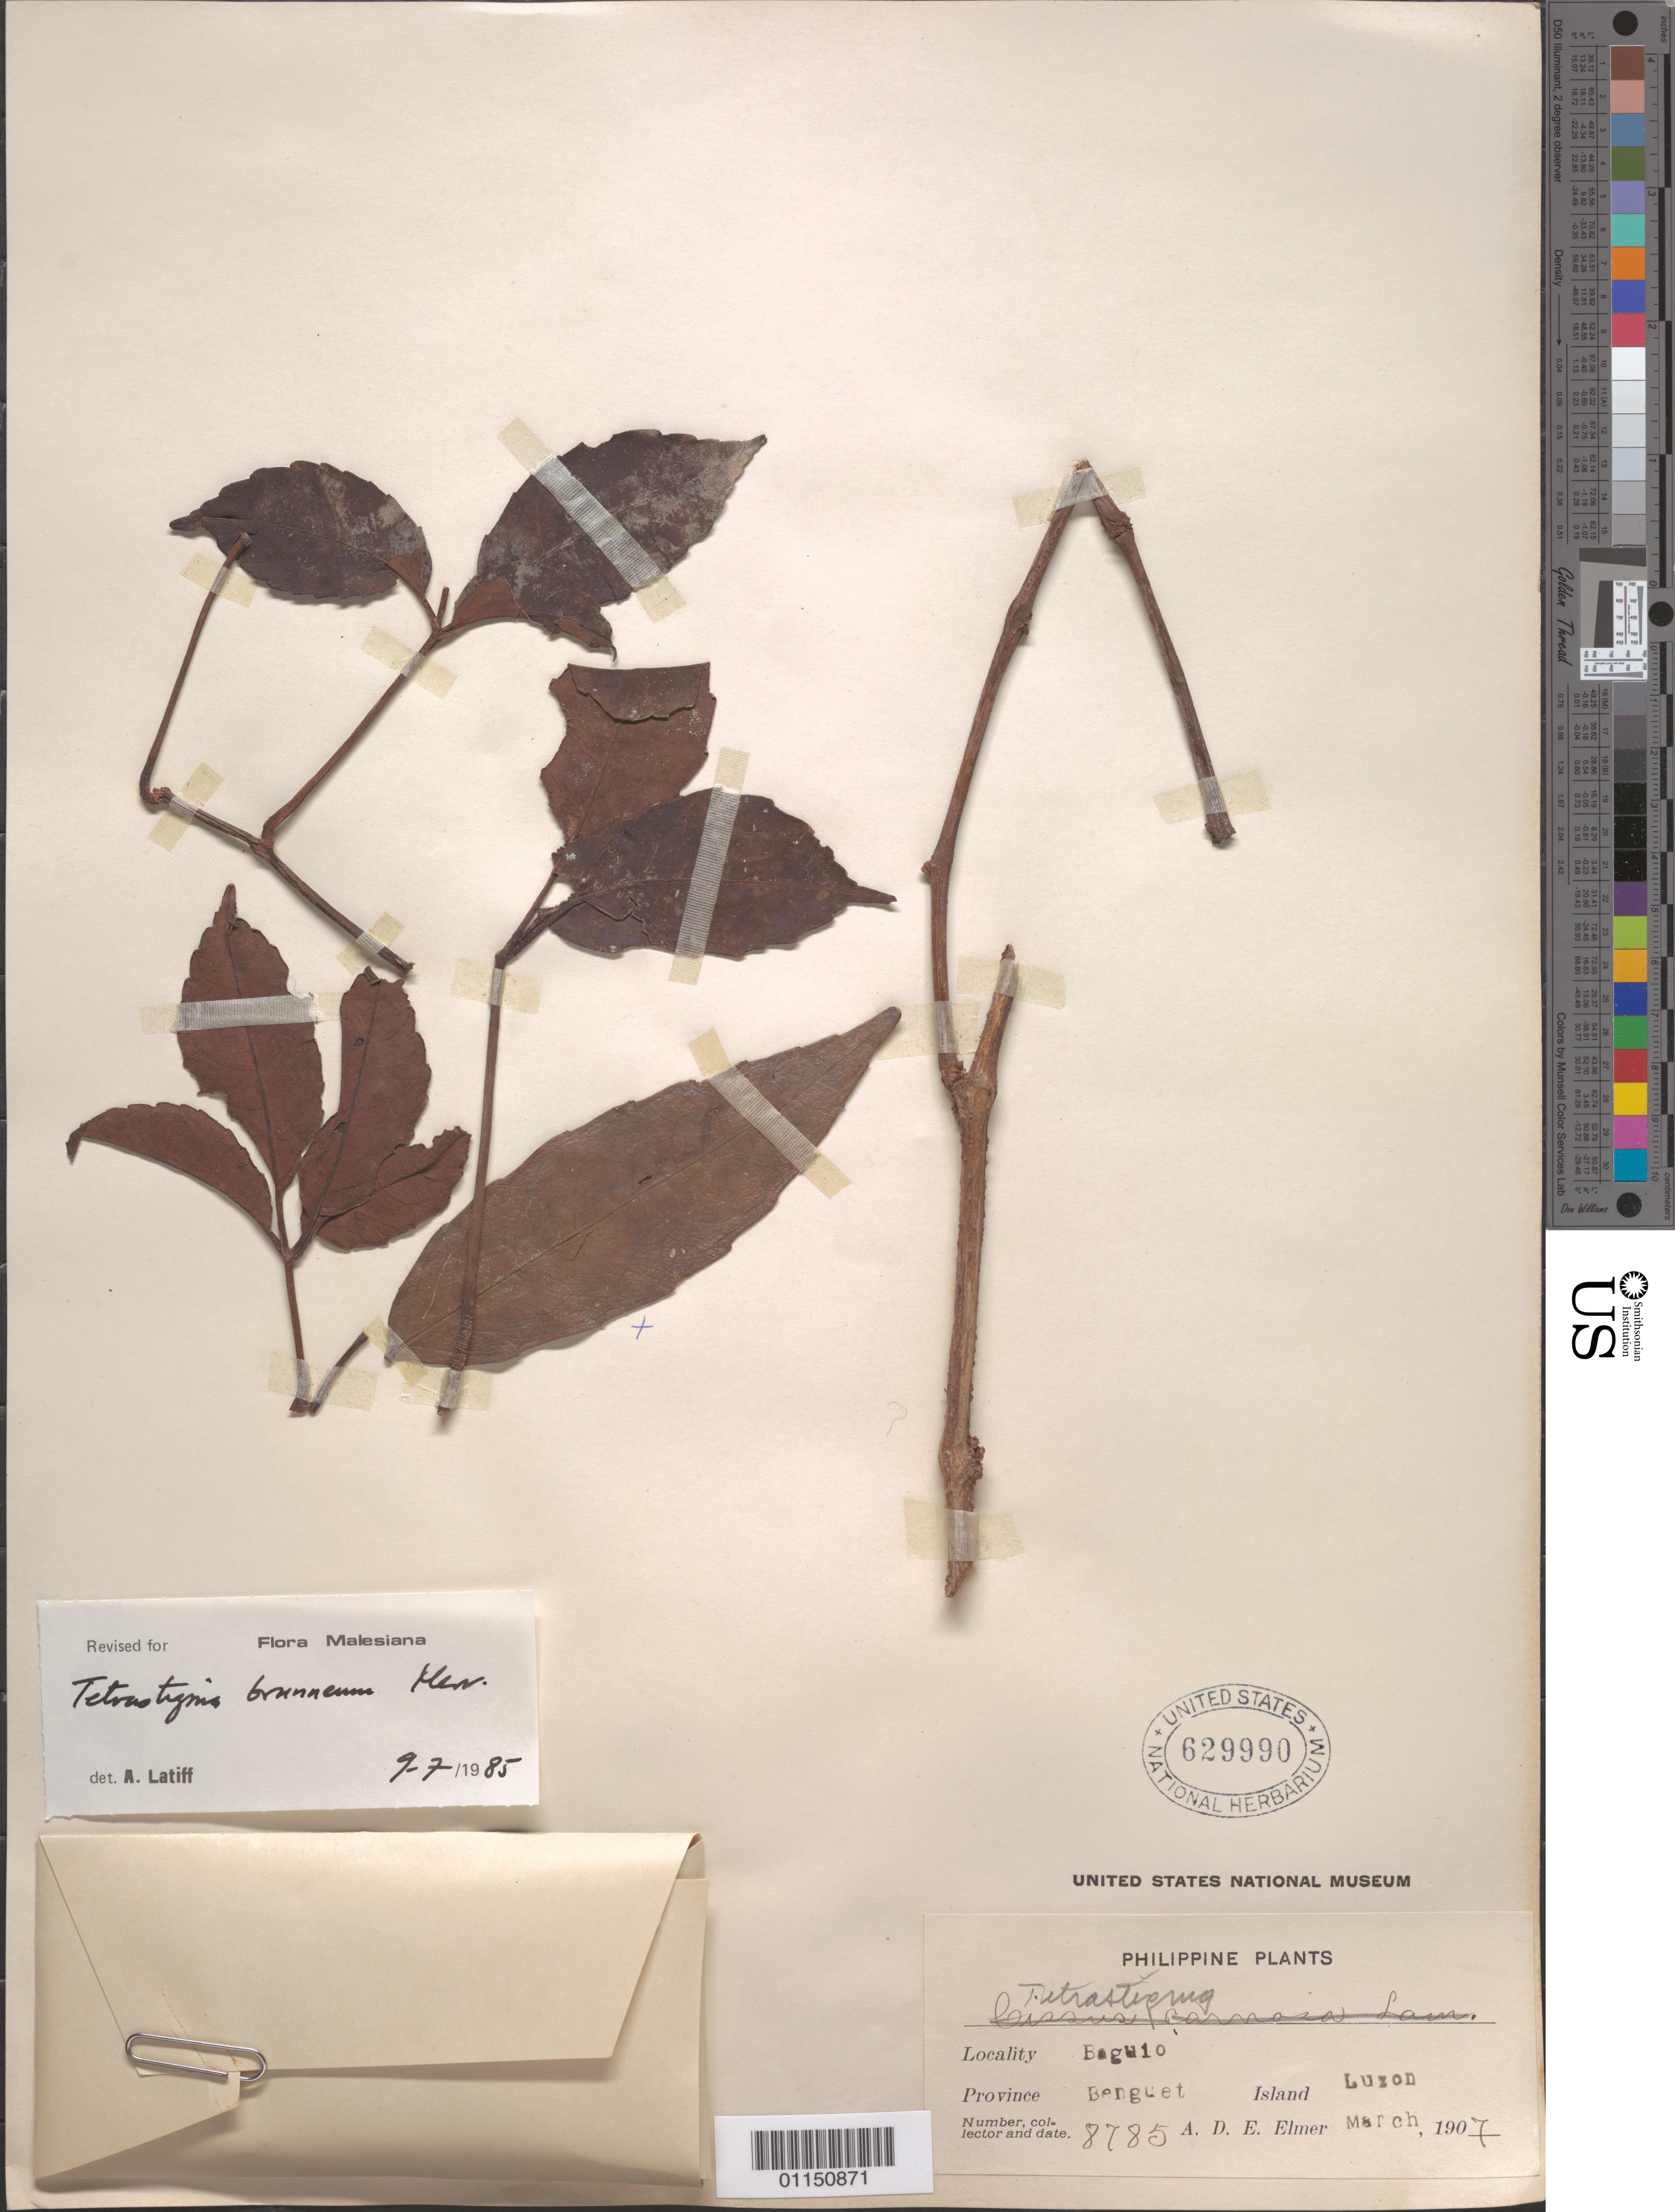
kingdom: Plantae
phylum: Tracheophyta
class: Magnoliopsida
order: Vitales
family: Vitaceae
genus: Tetrastigma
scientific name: Tetrastigma brunneum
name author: Merr.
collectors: A. D. E. Elmer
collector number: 8785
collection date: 1907-03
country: Philippines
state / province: Cordillera (Administrative Region)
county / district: Benguet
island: Luzon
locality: Baguio.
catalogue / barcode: US 629990